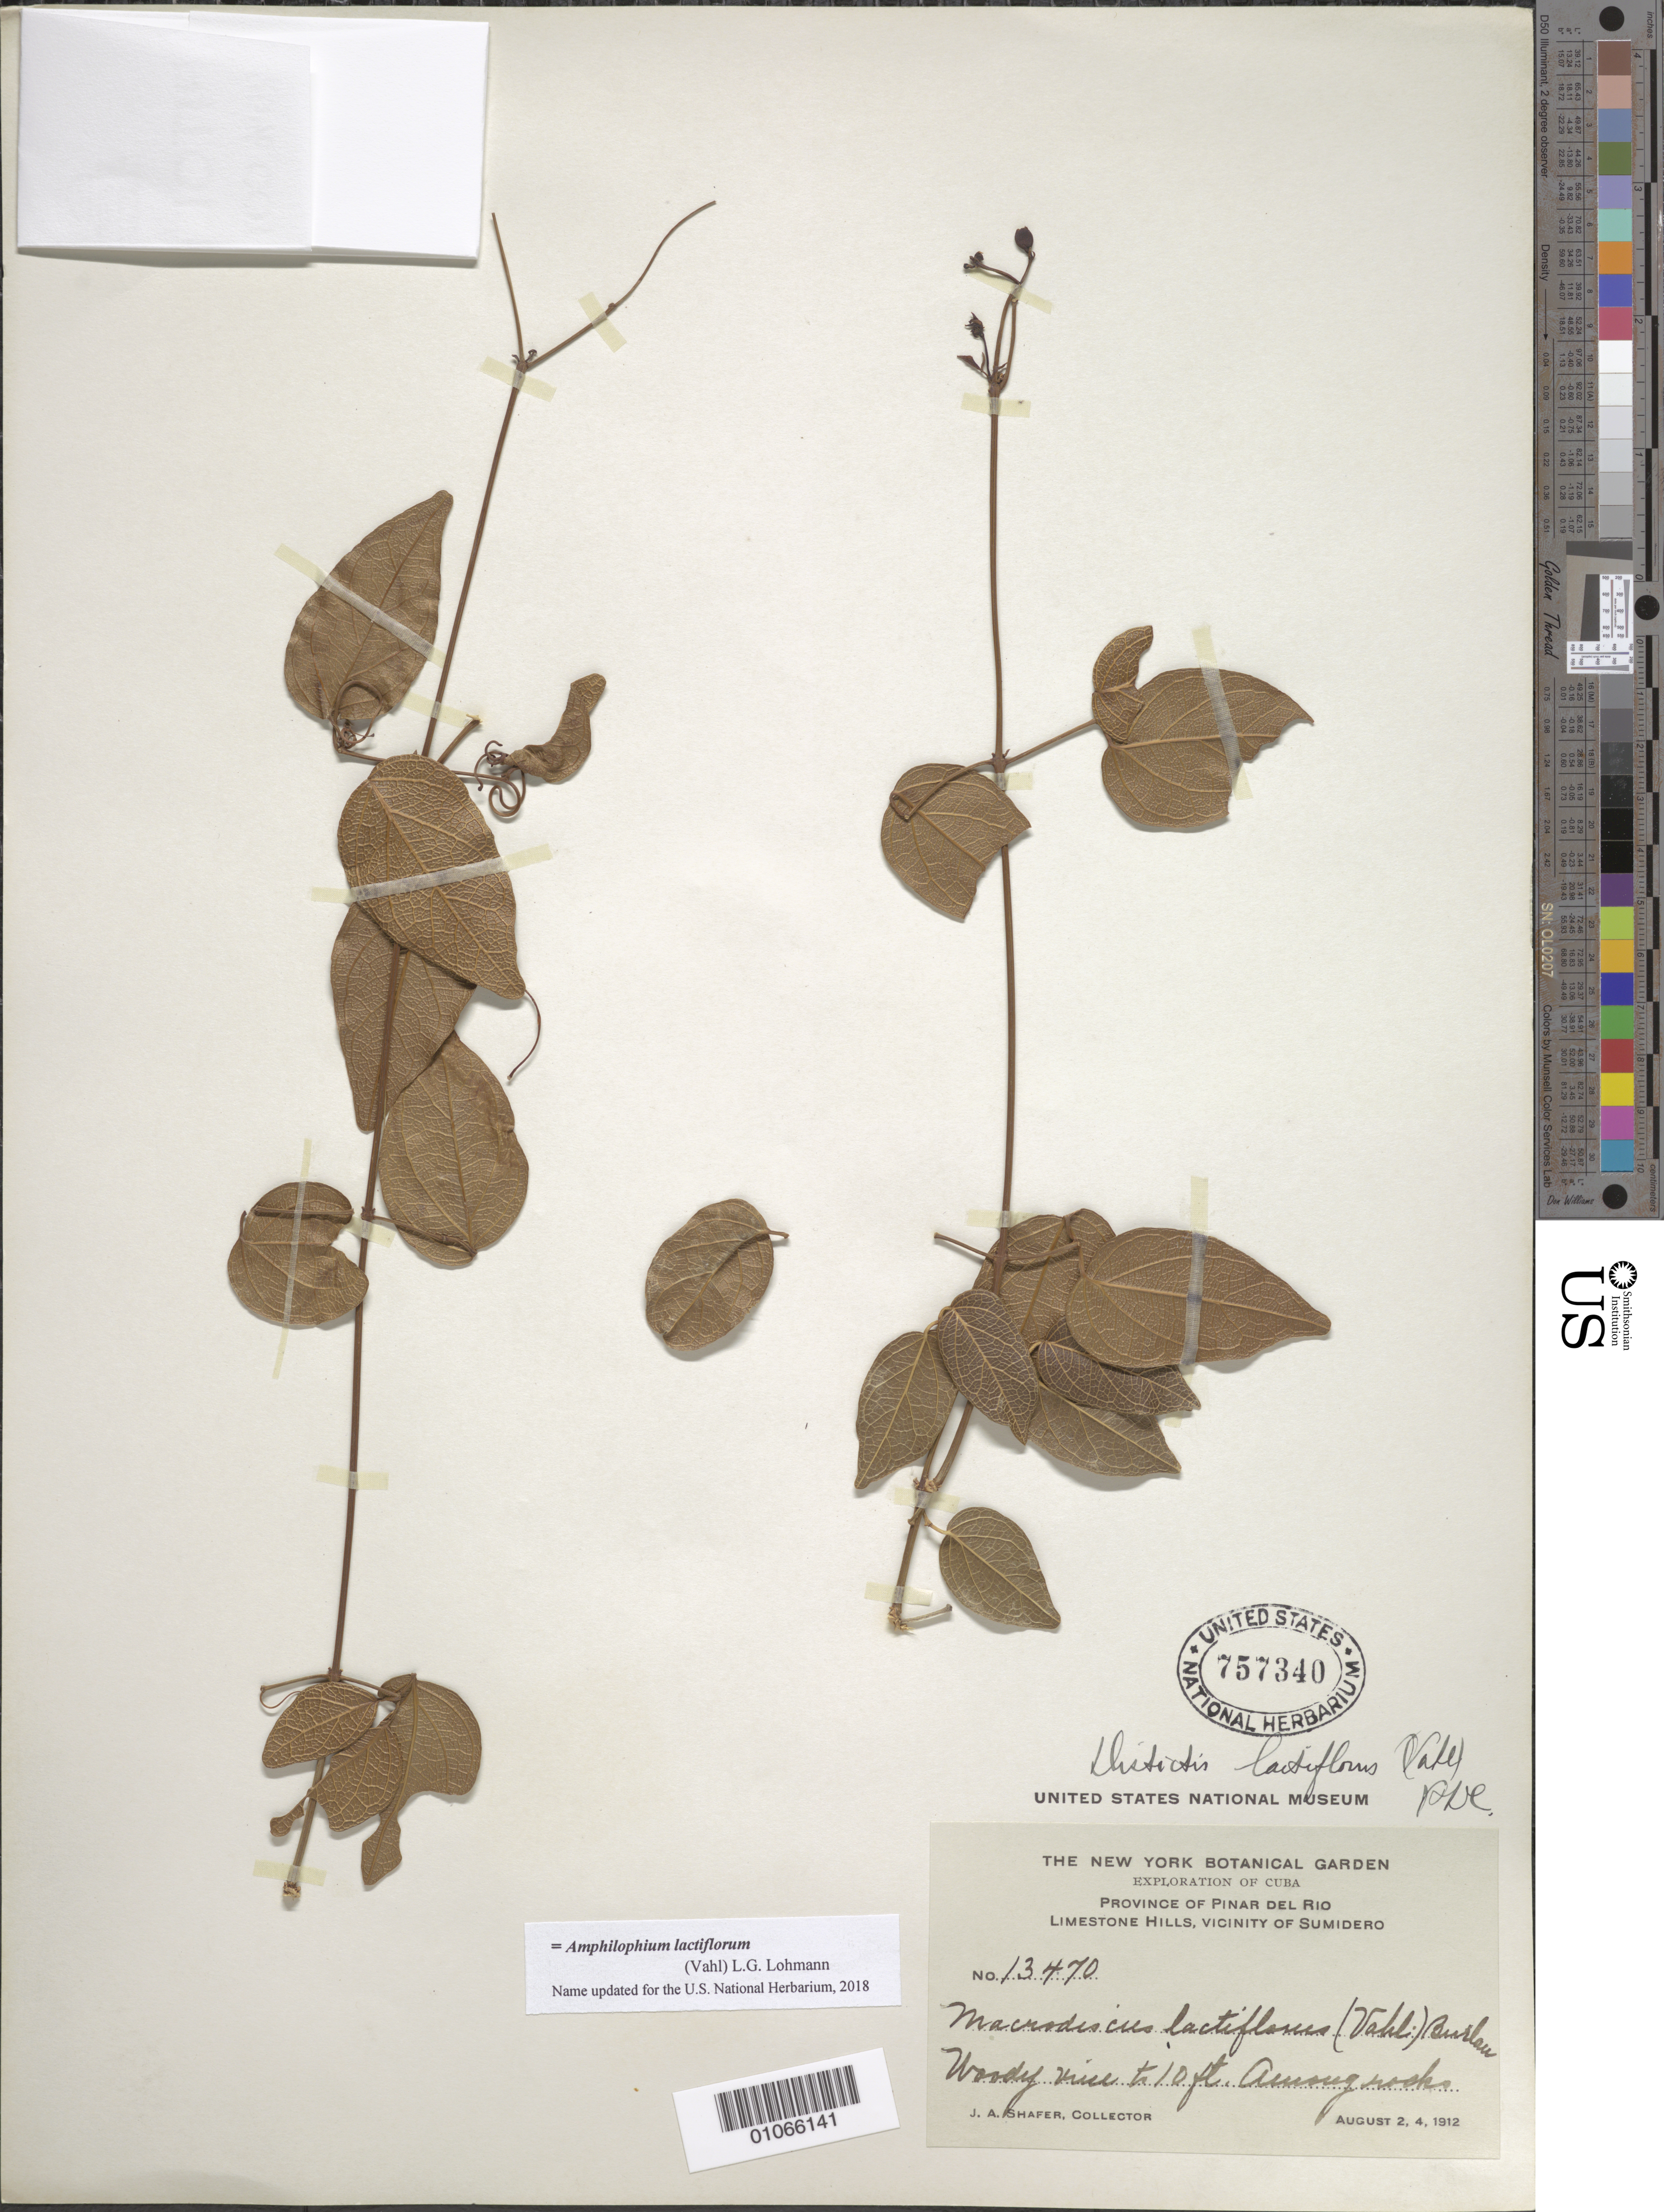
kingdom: Plantae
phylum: Tracheophyta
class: Magnoliopsida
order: Lamiales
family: Bignoniaceae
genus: Amphilophium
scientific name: Amphilophium lactiflorum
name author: (Vahl) L.G. Lohmann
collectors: J. A. Shafer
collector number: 13470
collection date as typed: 02 Aug 1912 and 04 Aug 1912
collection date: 1912-08-02,1912-08-04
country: Cuba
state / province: Pinar del Rio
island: Cuba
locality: Limestone hills, vicinity of Sumidero, among rocks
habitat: Among rocks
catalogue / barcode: US 757340